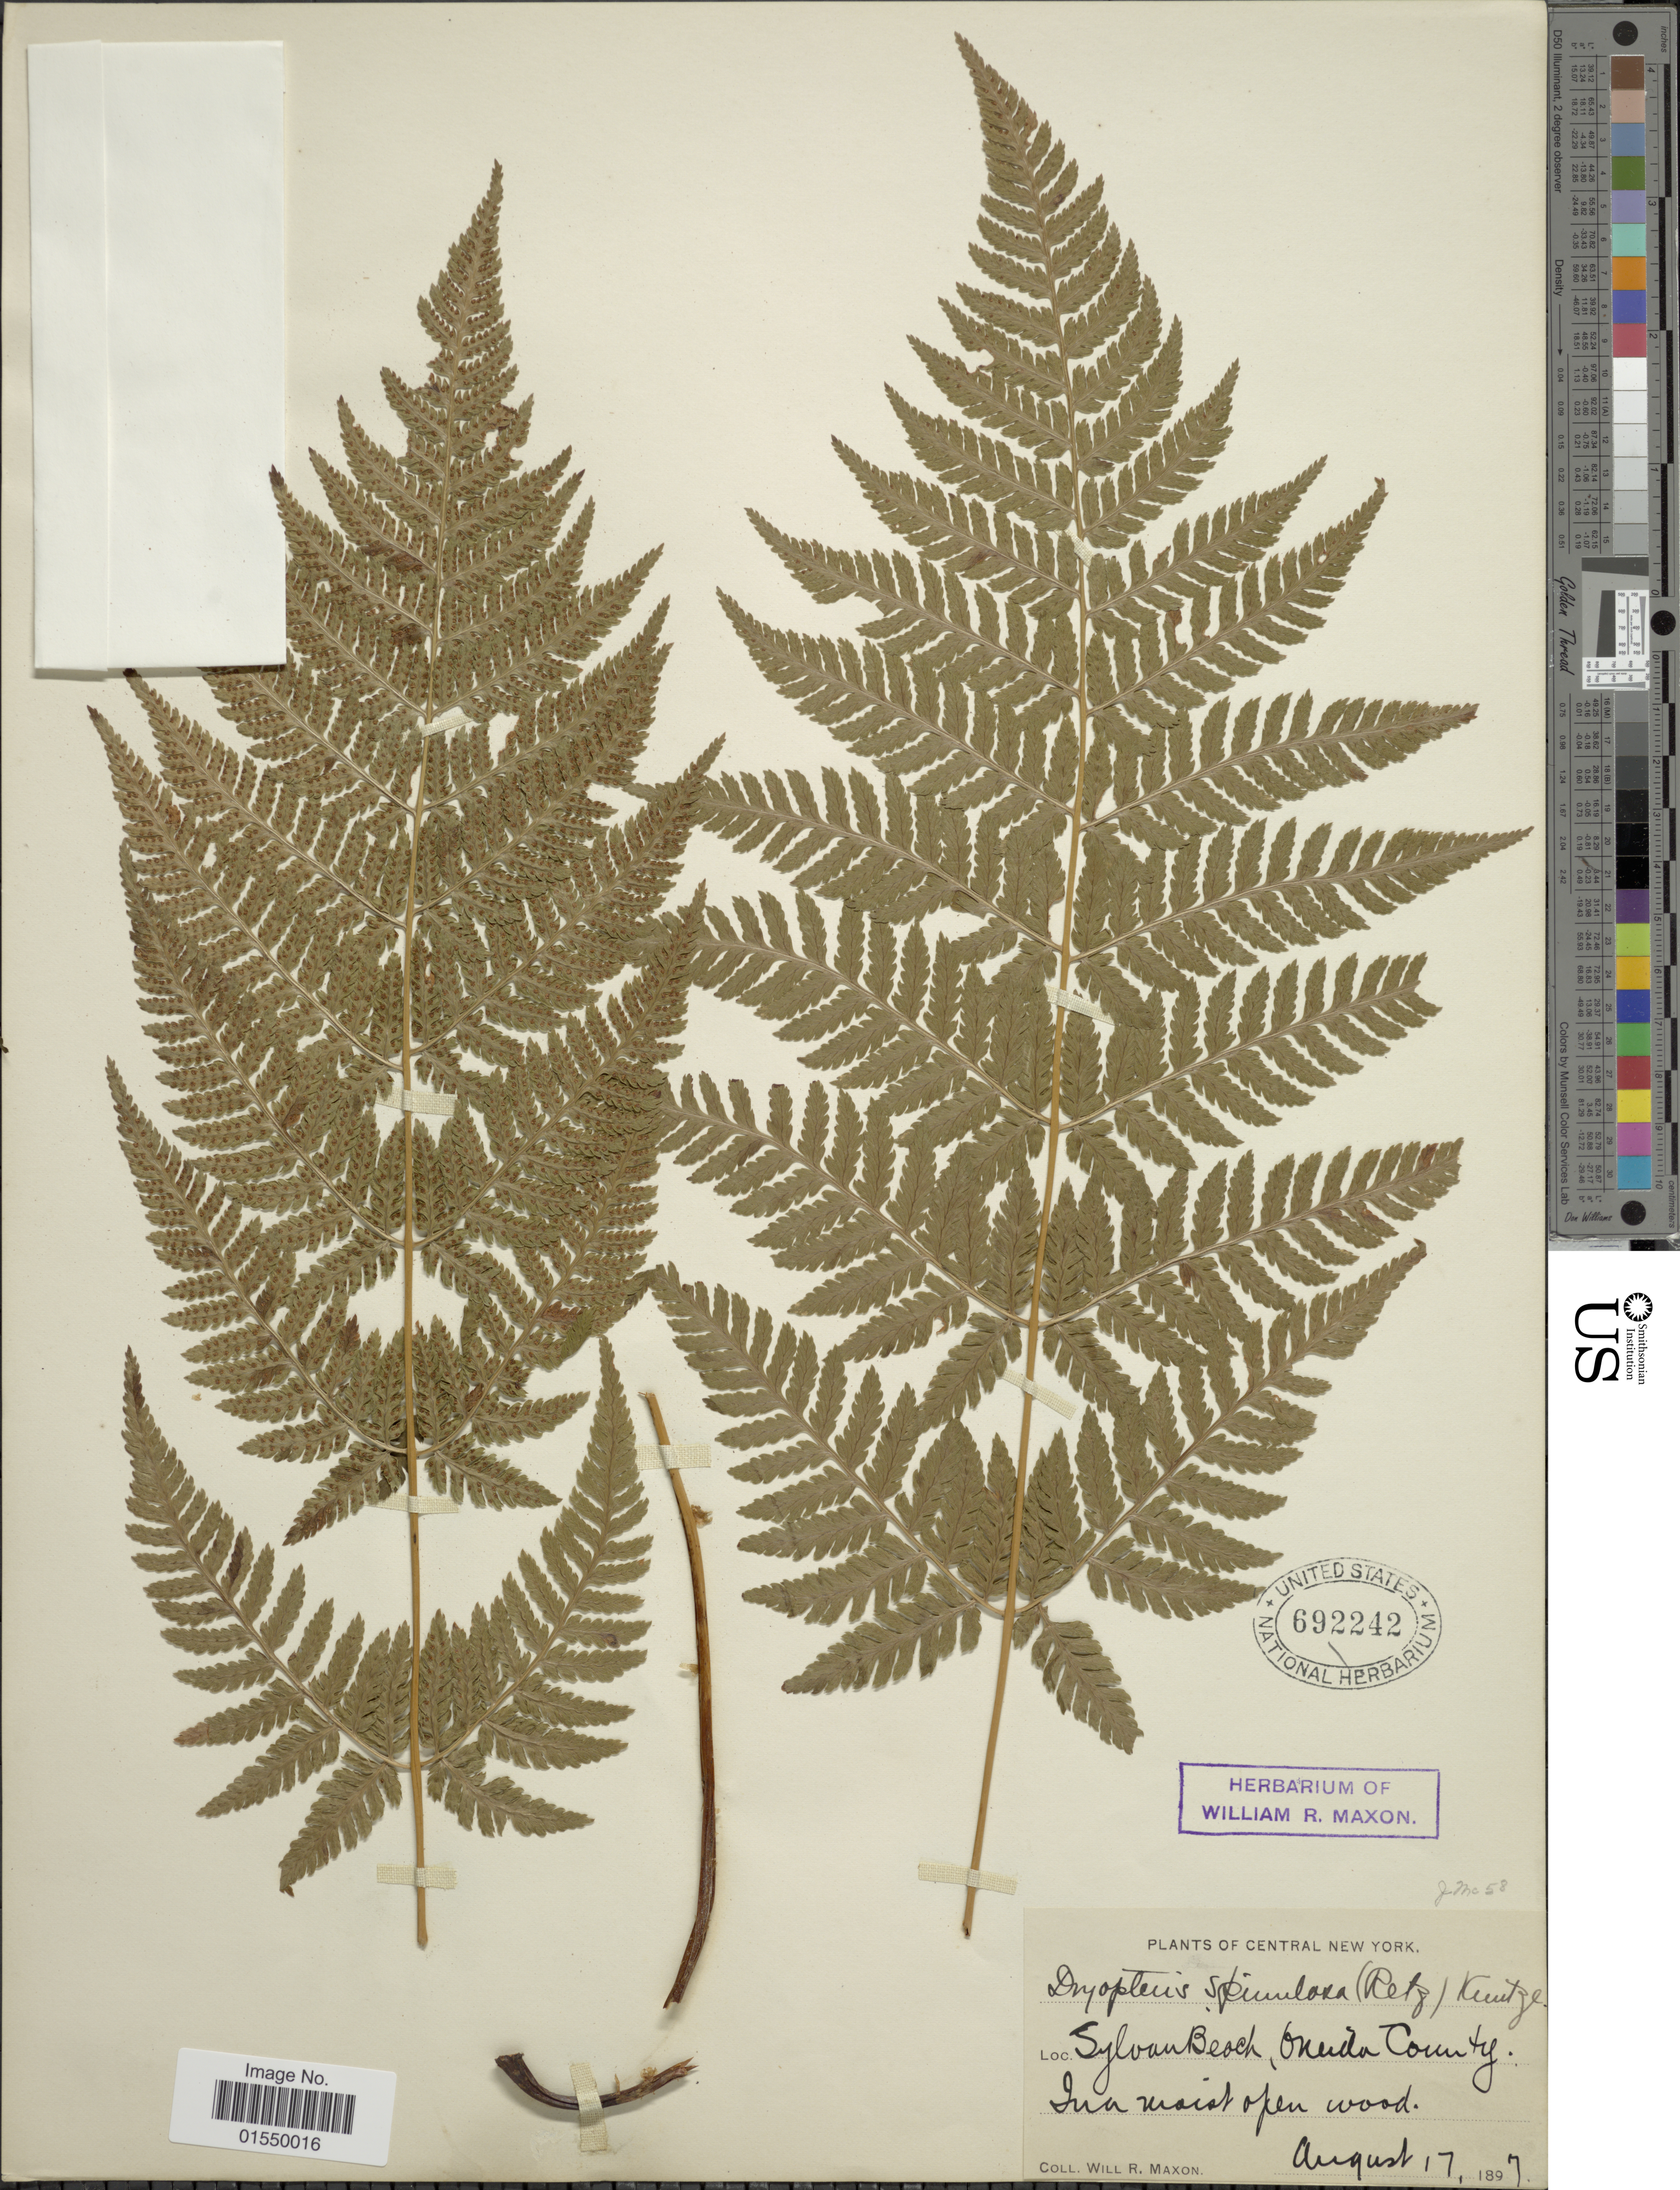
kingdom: Plantae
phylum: Tracheophyta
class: Polypodiopsida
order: Polypodiales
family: Dryopteridaceae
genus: Dryopteris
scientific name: Dryopteris campyloptera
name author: Clarkson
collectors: W. R. Maxon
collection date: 1897-08-17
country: United States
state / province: New York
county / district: Oneida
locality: Central New York, Sylvan Beach, Oneida County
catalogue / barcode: US 692242